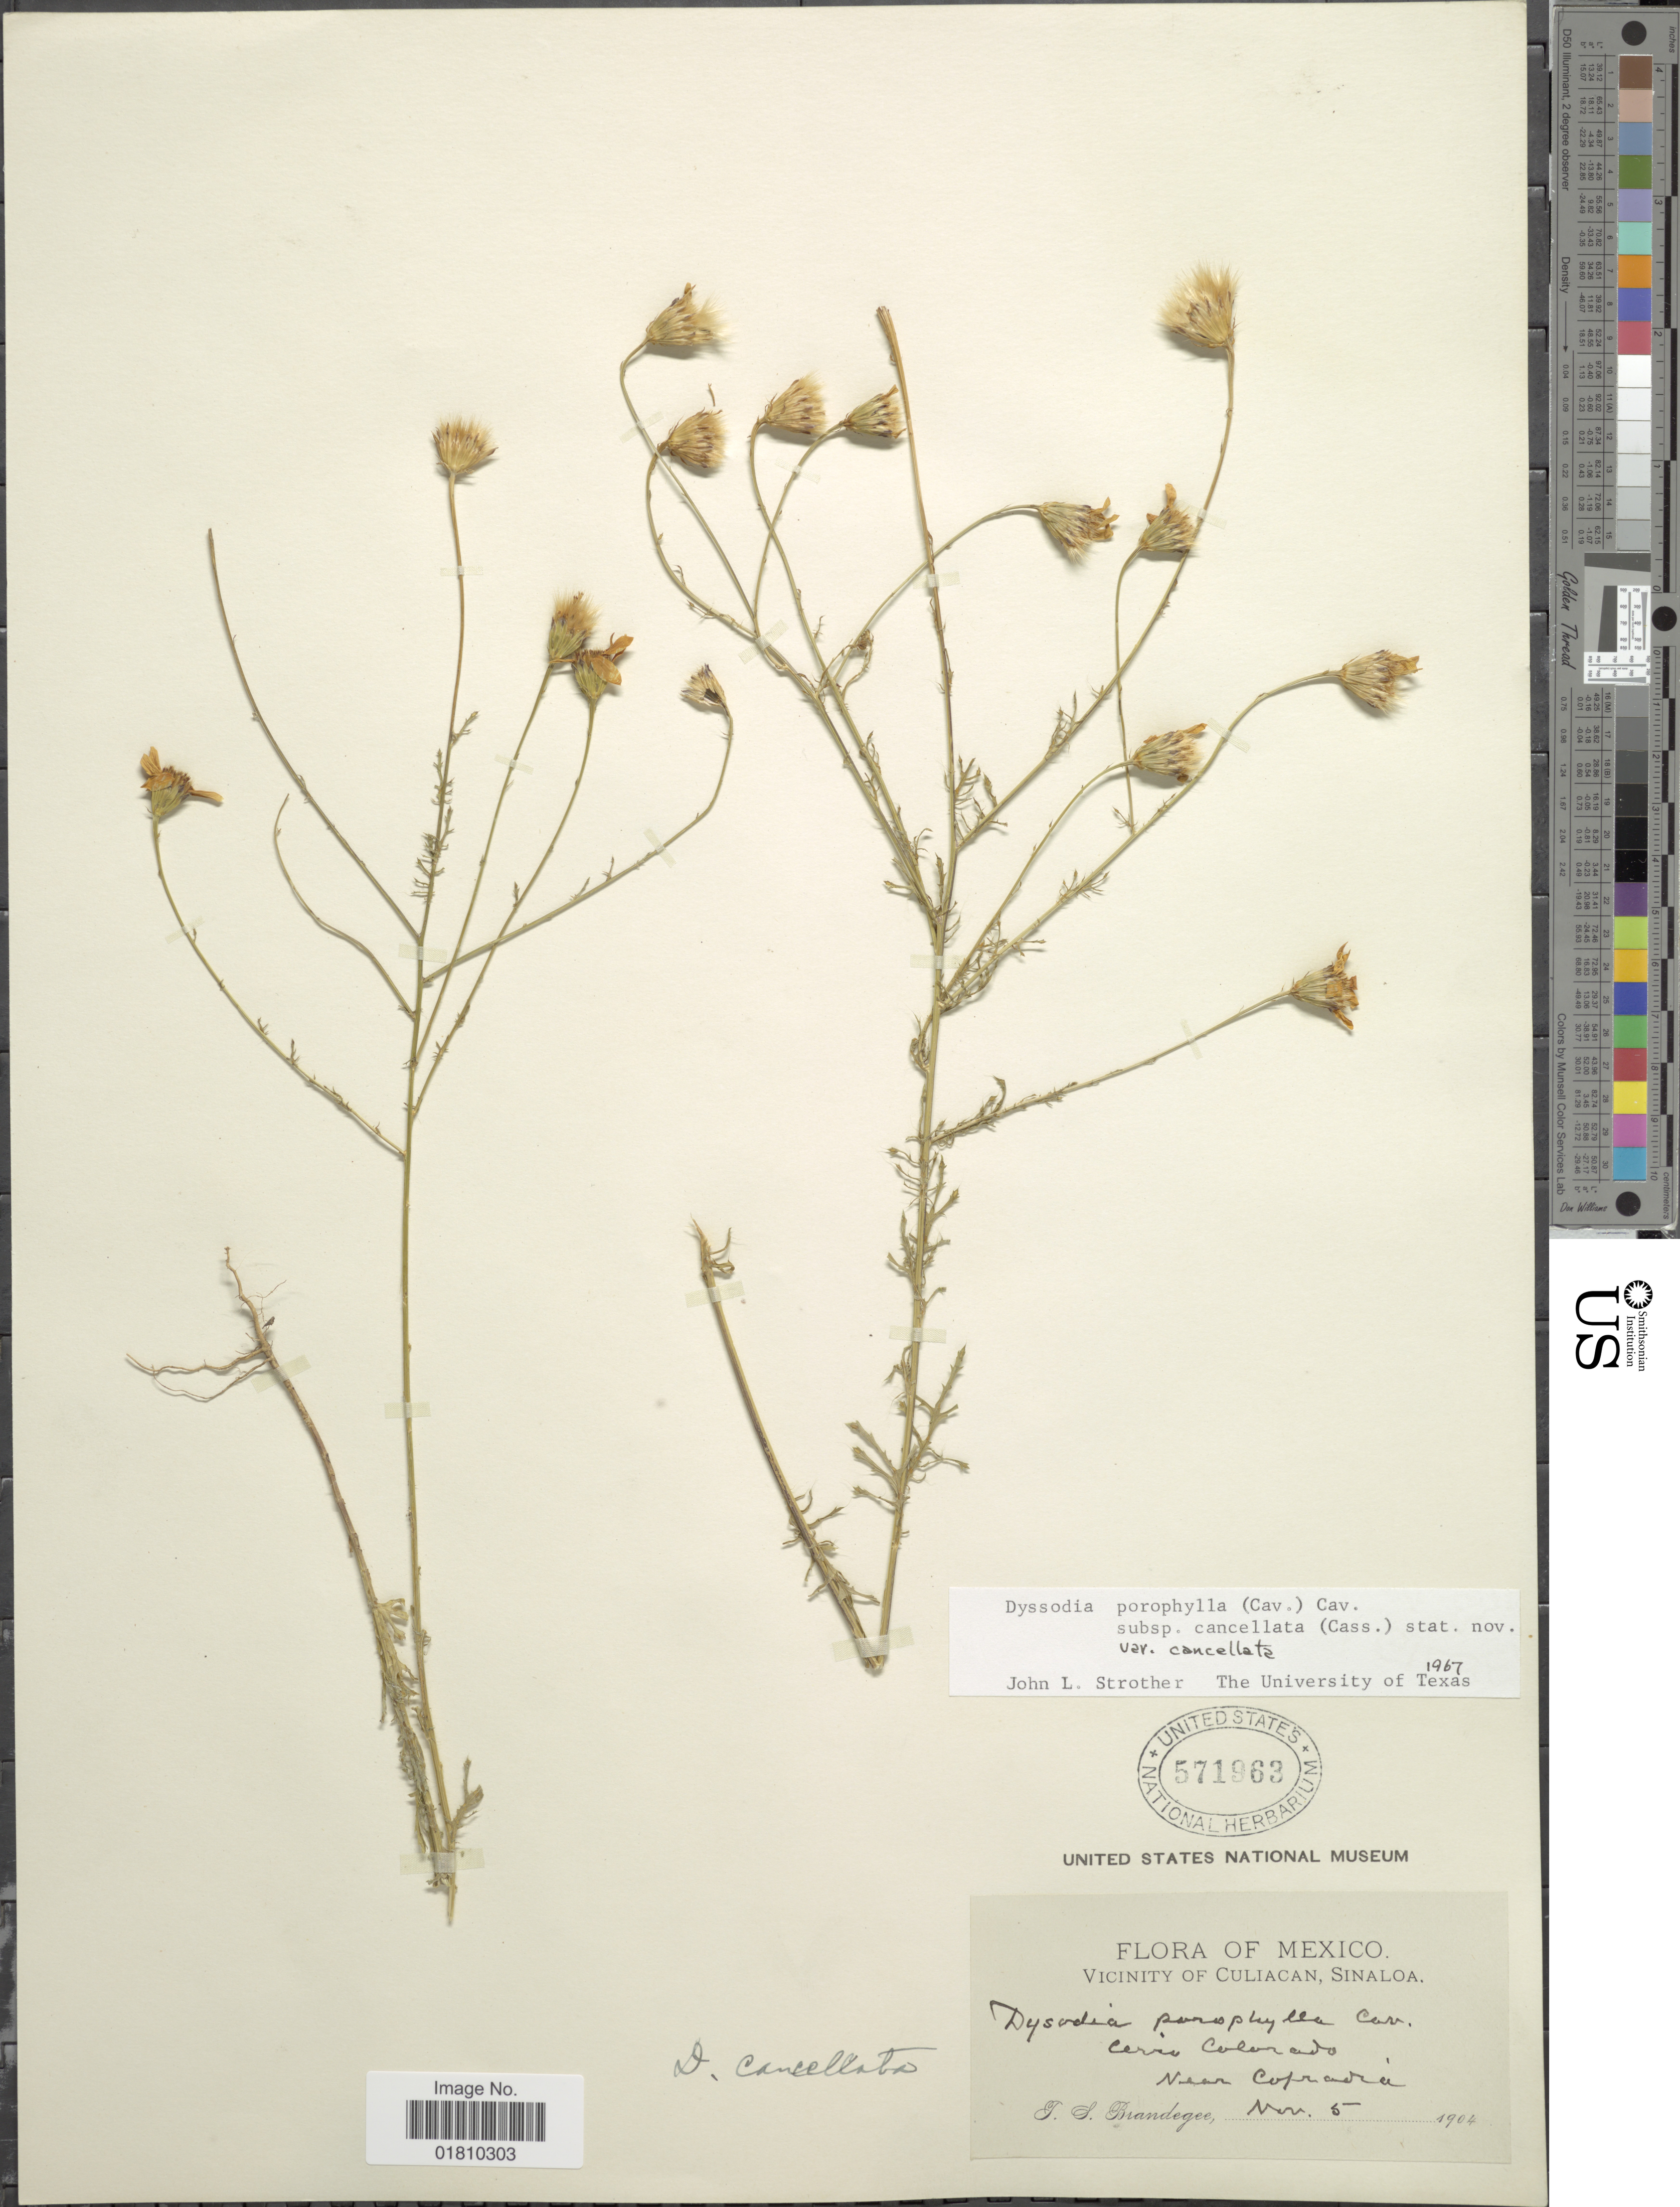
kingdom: Plantae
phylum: Tracheophyta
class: Magnoliopsida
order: Asterales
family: Asteraceae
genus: Adenophyllum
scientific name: Adenophyllum porophyllum var. cancellatum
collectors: T. S. Brandegee (herbarium)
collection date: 1904-11-05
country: Mexico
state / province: Sinaloa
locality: Vicinity of Culiacan, Cerro Colorado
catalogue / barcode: US 571963